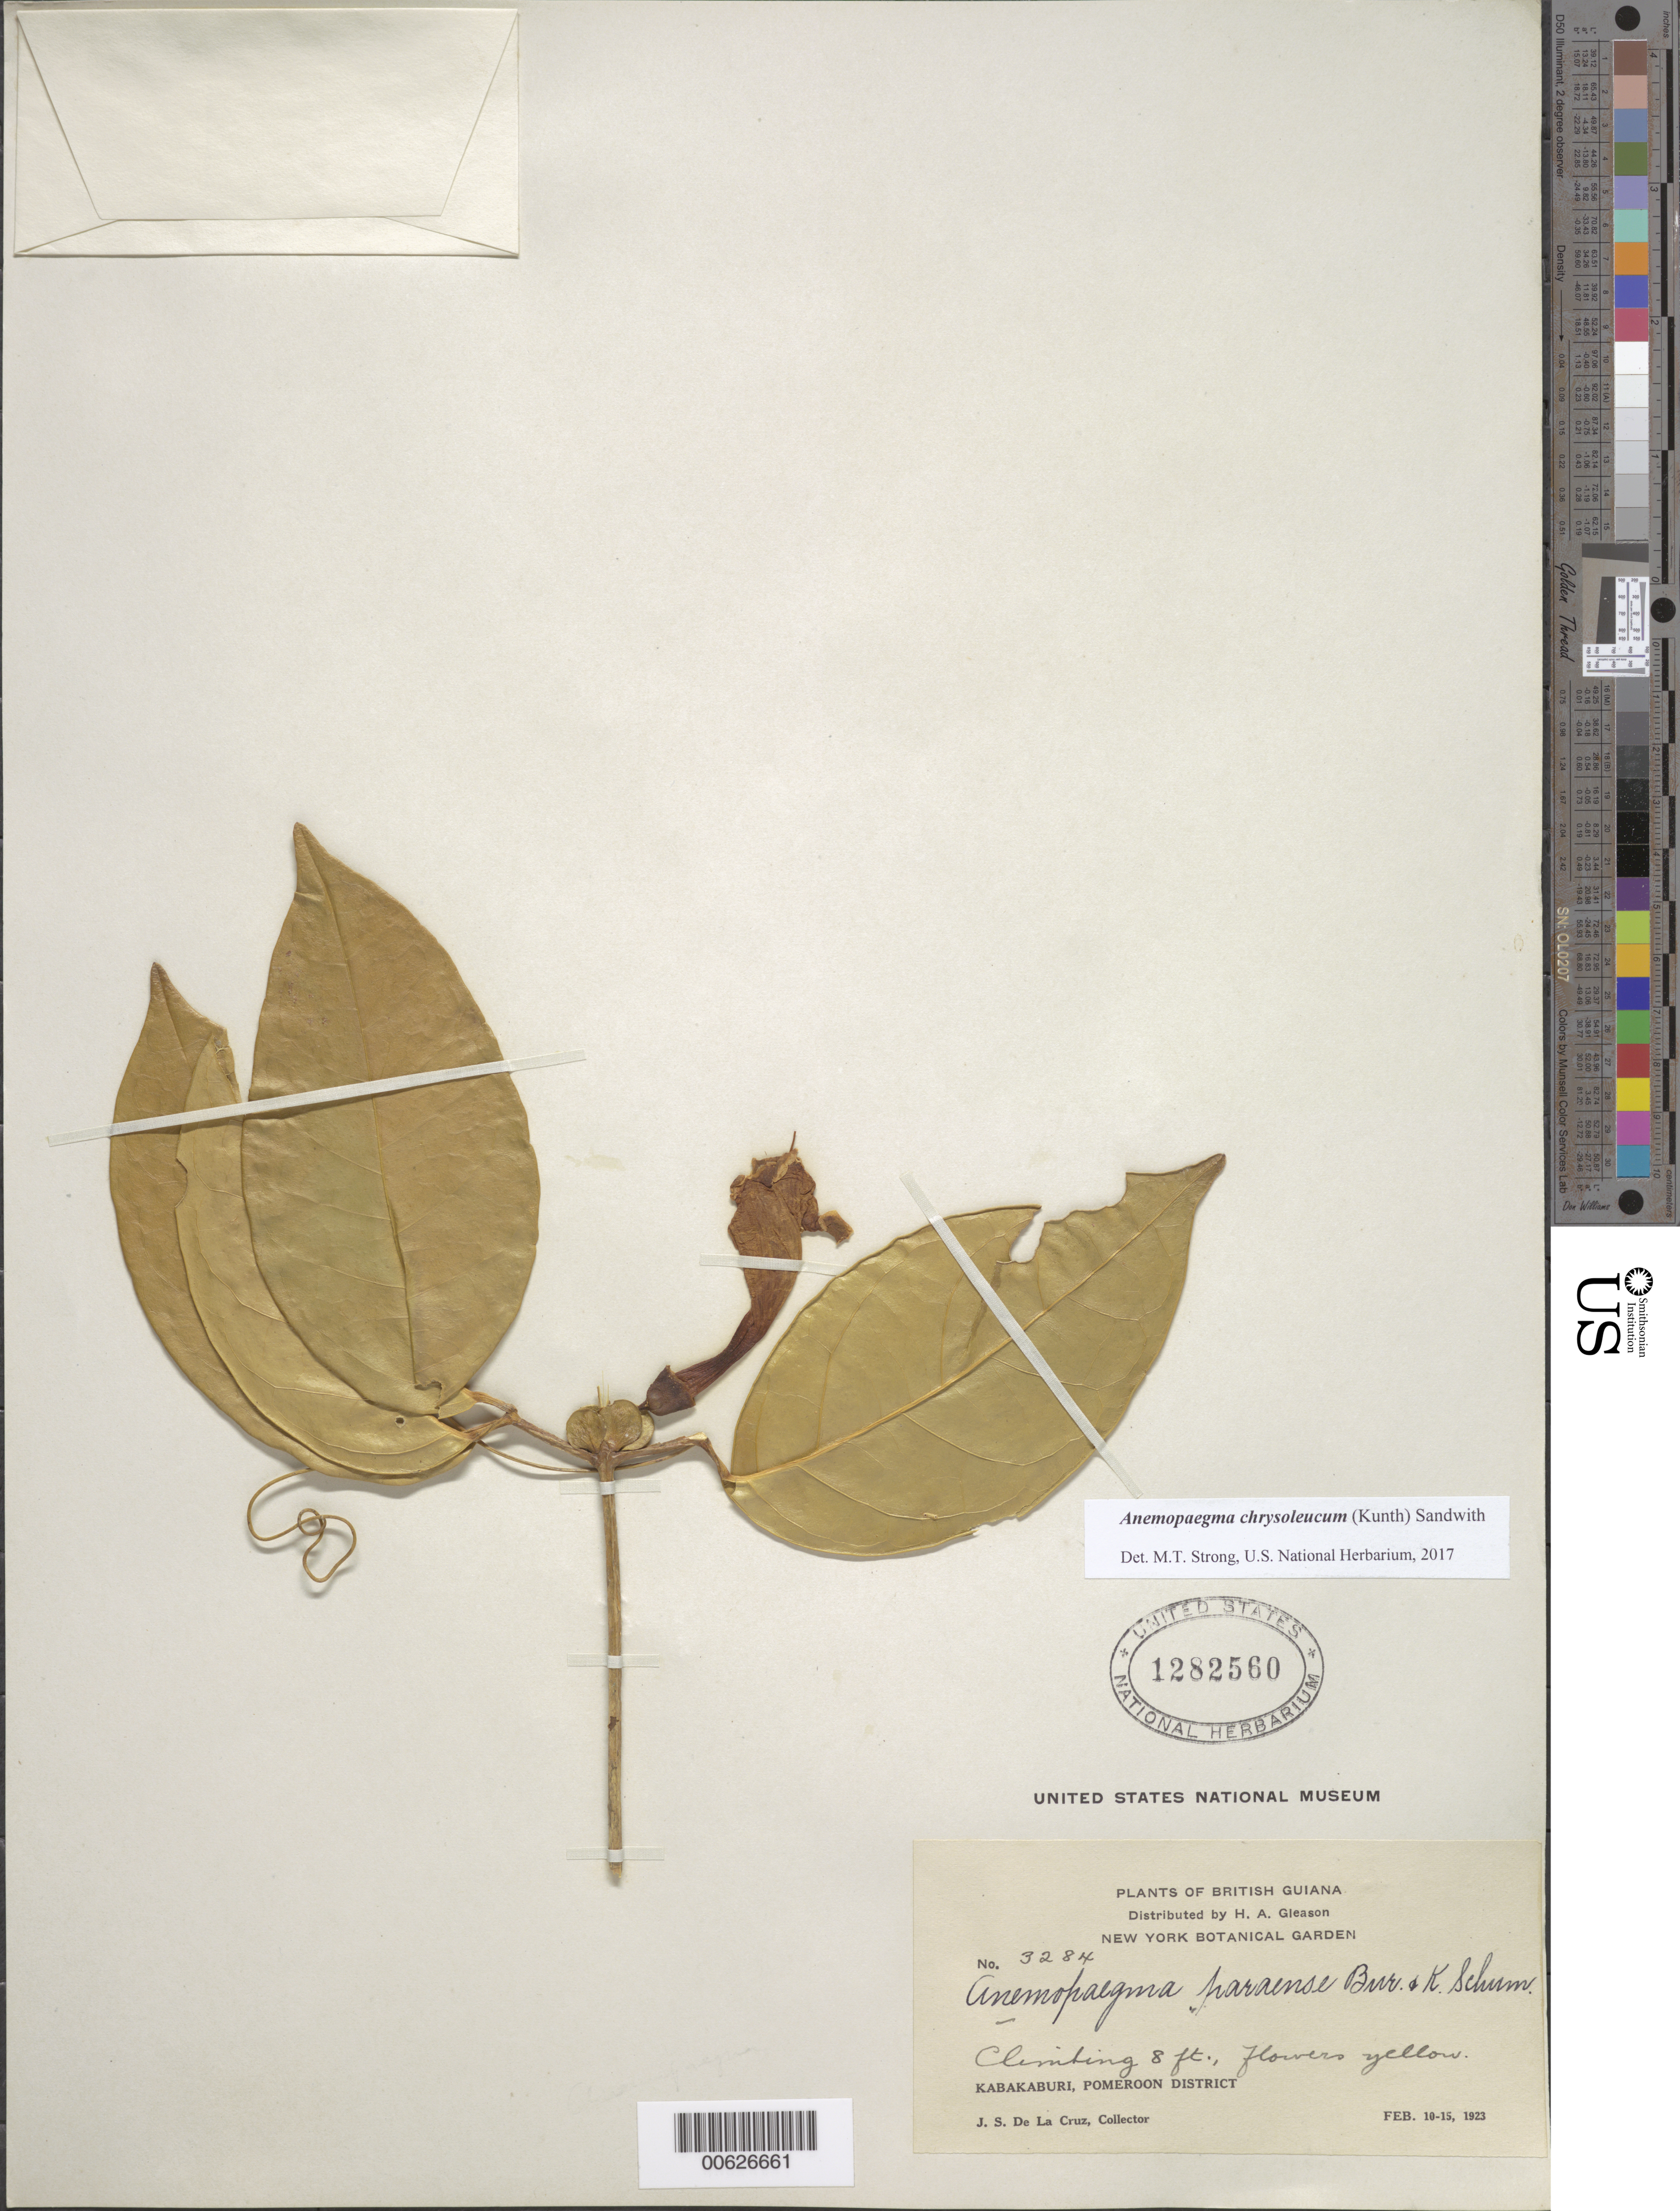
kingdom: Plantae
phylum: Tracheophyta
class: Magnoliopsida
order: Lamiales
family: Bignoniaceae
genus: Anemopaegma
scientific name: Anemopaegma paraense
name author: Bureau & K. Schum.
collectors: J. S. de la Cruz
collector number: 3284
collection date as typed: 10-Feb-23 to 15-Feb-23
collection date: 1923-02-10/1923-02-15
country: Guyana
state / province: Pomeroon-Supenaam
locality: Kabakaburi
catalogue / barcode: US 1282560